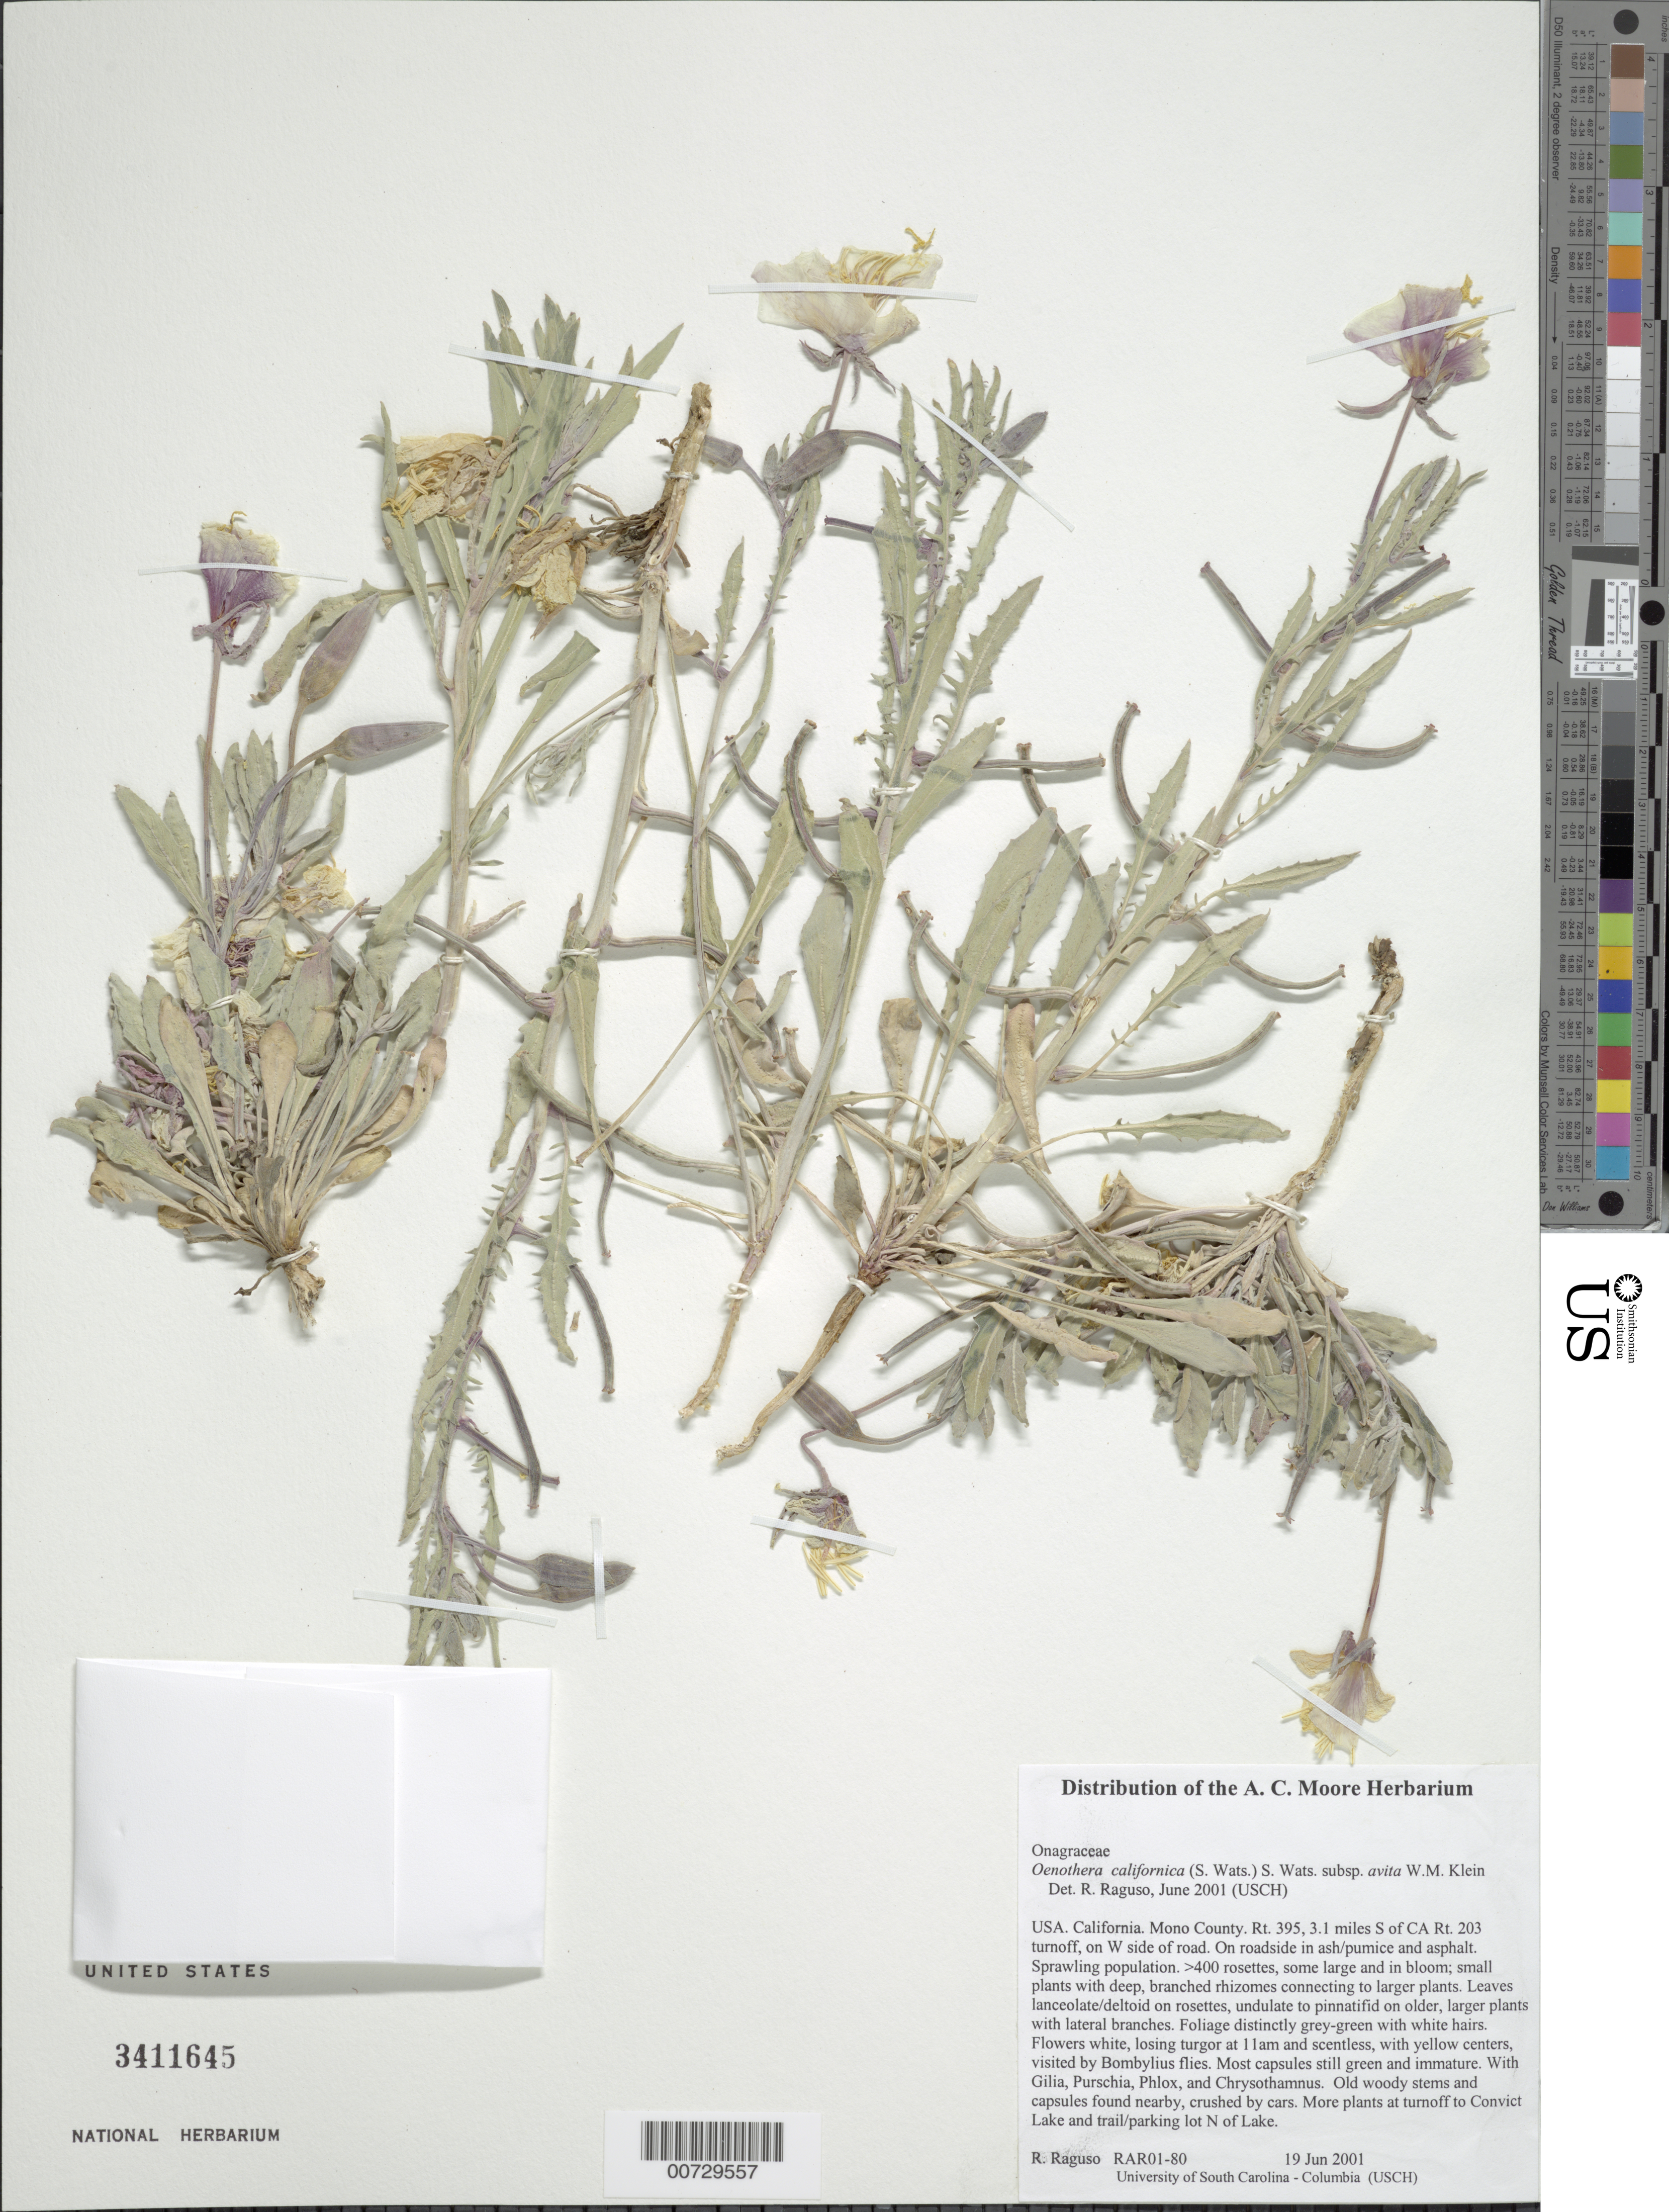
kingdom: Plantae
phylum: Tracheophyta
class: Magnoliopsida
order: Myrtales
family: Onagraceae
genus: Oenothera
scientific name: Oenothera avita subsp. avita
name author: (W.M. Klein) W.M. Klein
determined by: Wagner, W. L., (BOT), Smithsonian Institution - National Museum of Natural History (UNITED STATES)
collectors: R. Raguso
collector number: RAR01-80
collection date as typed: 19 Jun 2001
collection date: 2001-06-19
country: United States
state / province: California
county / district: Mono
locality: Rt. 395, 3.1 miles S of CA Rt. 203 turnoff, on W side of road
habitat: On roadside in ash/pumice and asphalt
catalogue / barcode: US 3411645